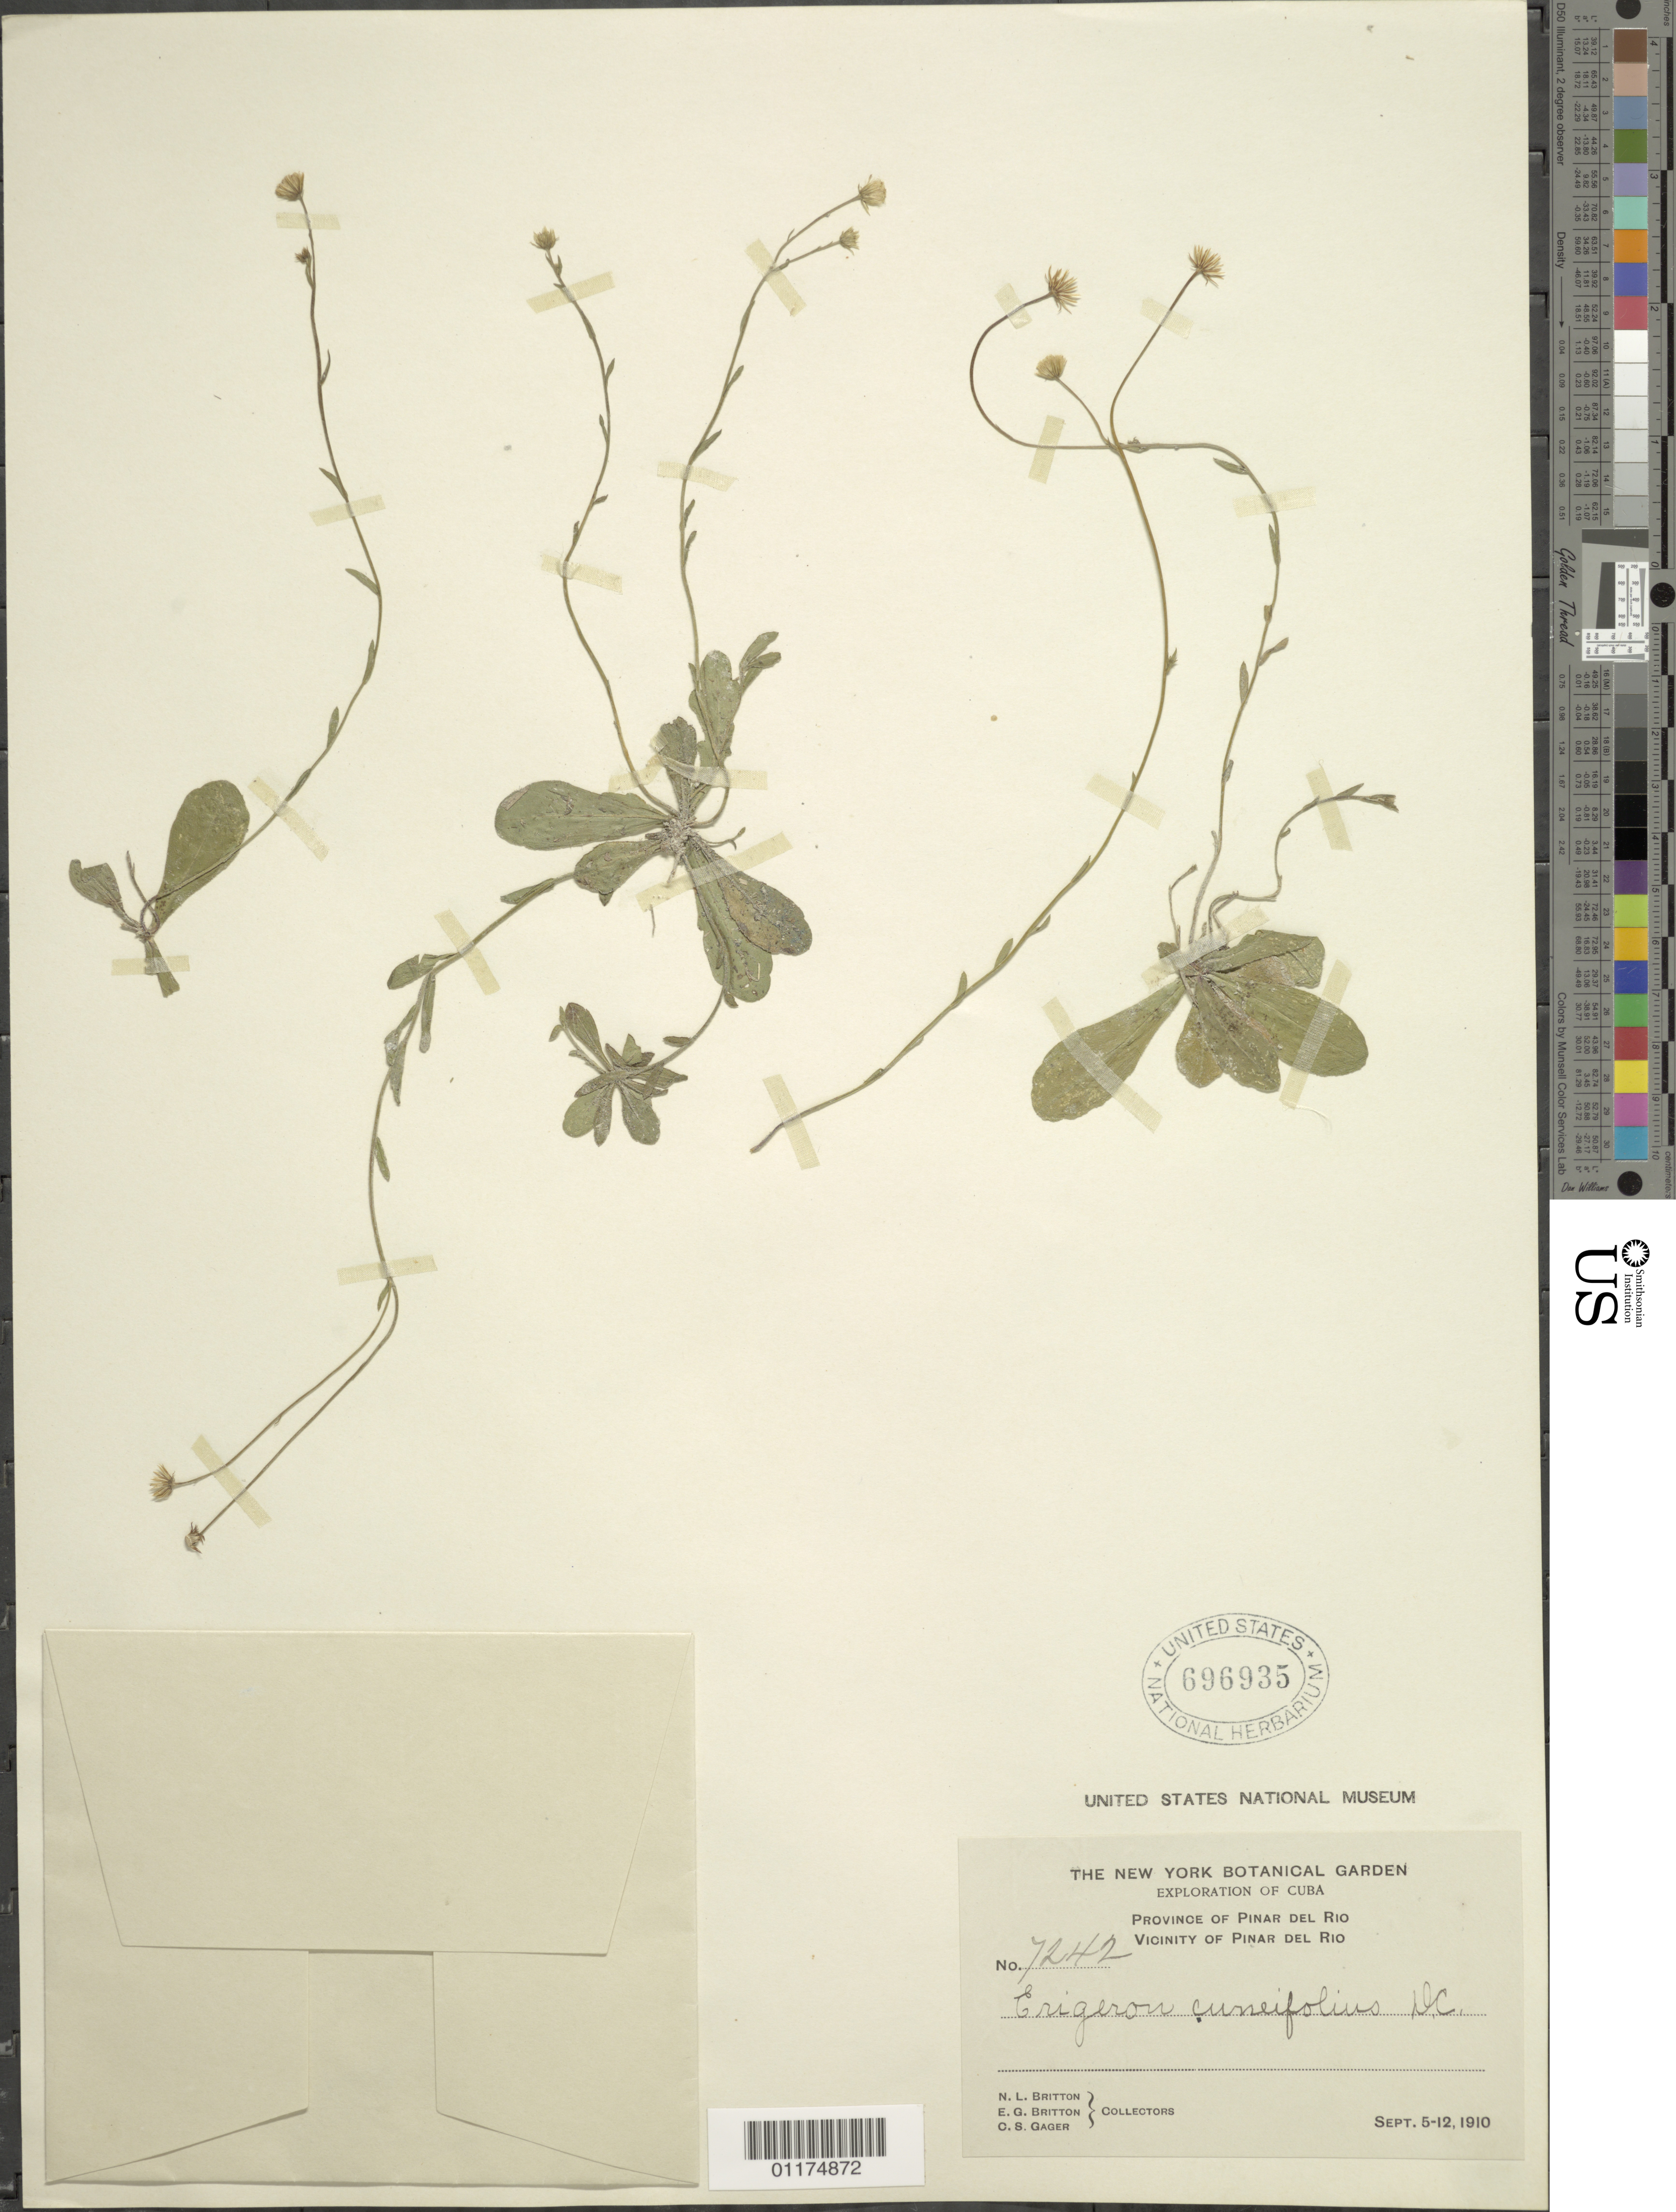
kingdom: Plantae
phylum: Tracheophyta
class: Magnoliopsida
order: Asterales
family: Asteraceae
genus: Erigeron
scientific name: Erigeron cuneifolius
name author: DC.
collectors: N. Britton, E. G. Britton & C. Gager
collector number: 7242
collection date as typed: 05 Sep 1910 to 12 Sep 1910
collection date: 1910-09-05/1910-09-12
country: Cuba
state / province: Pinar del Rio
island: Cuba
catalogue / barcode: US 696935